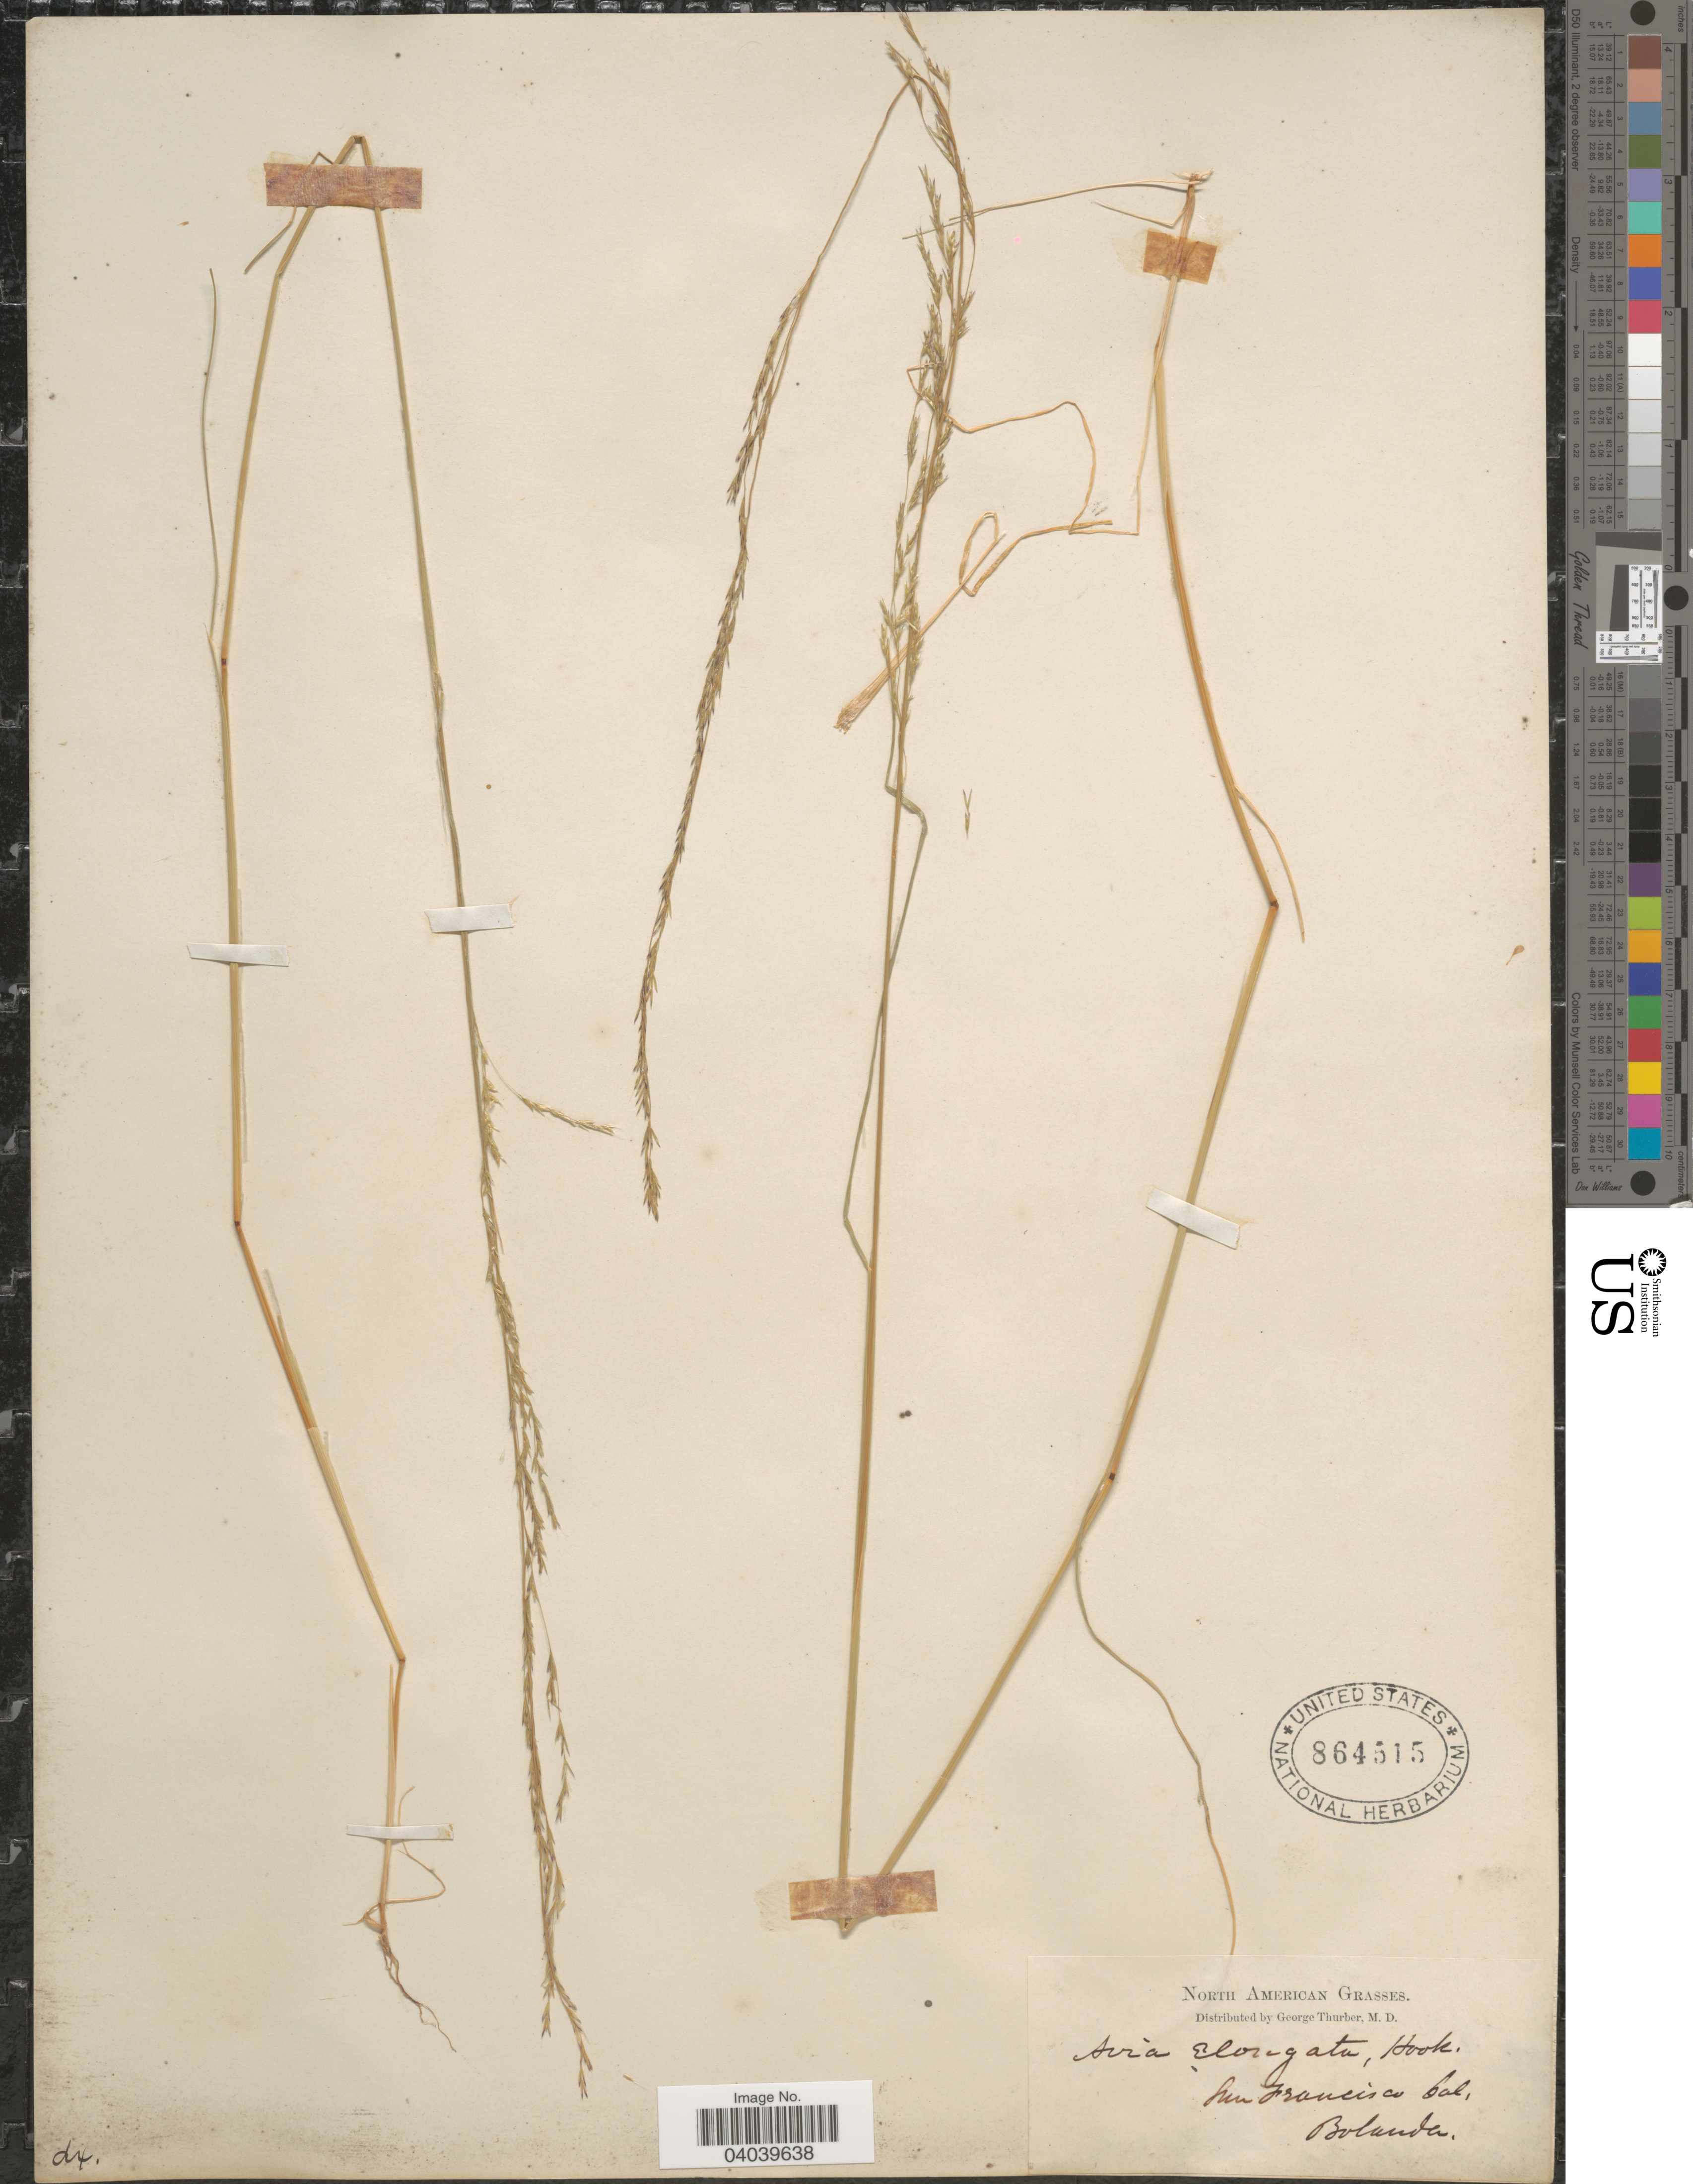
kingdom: Plantae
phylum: Tracheophyta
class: Liliopsida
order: Poales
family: Poaceae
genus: Deschampsia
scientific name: Deschampsia elongata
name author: (Hook.) Munro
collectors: -. Bolander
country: United States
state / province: California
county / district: San Francisco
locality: San Francisco.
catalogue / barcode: US 864515